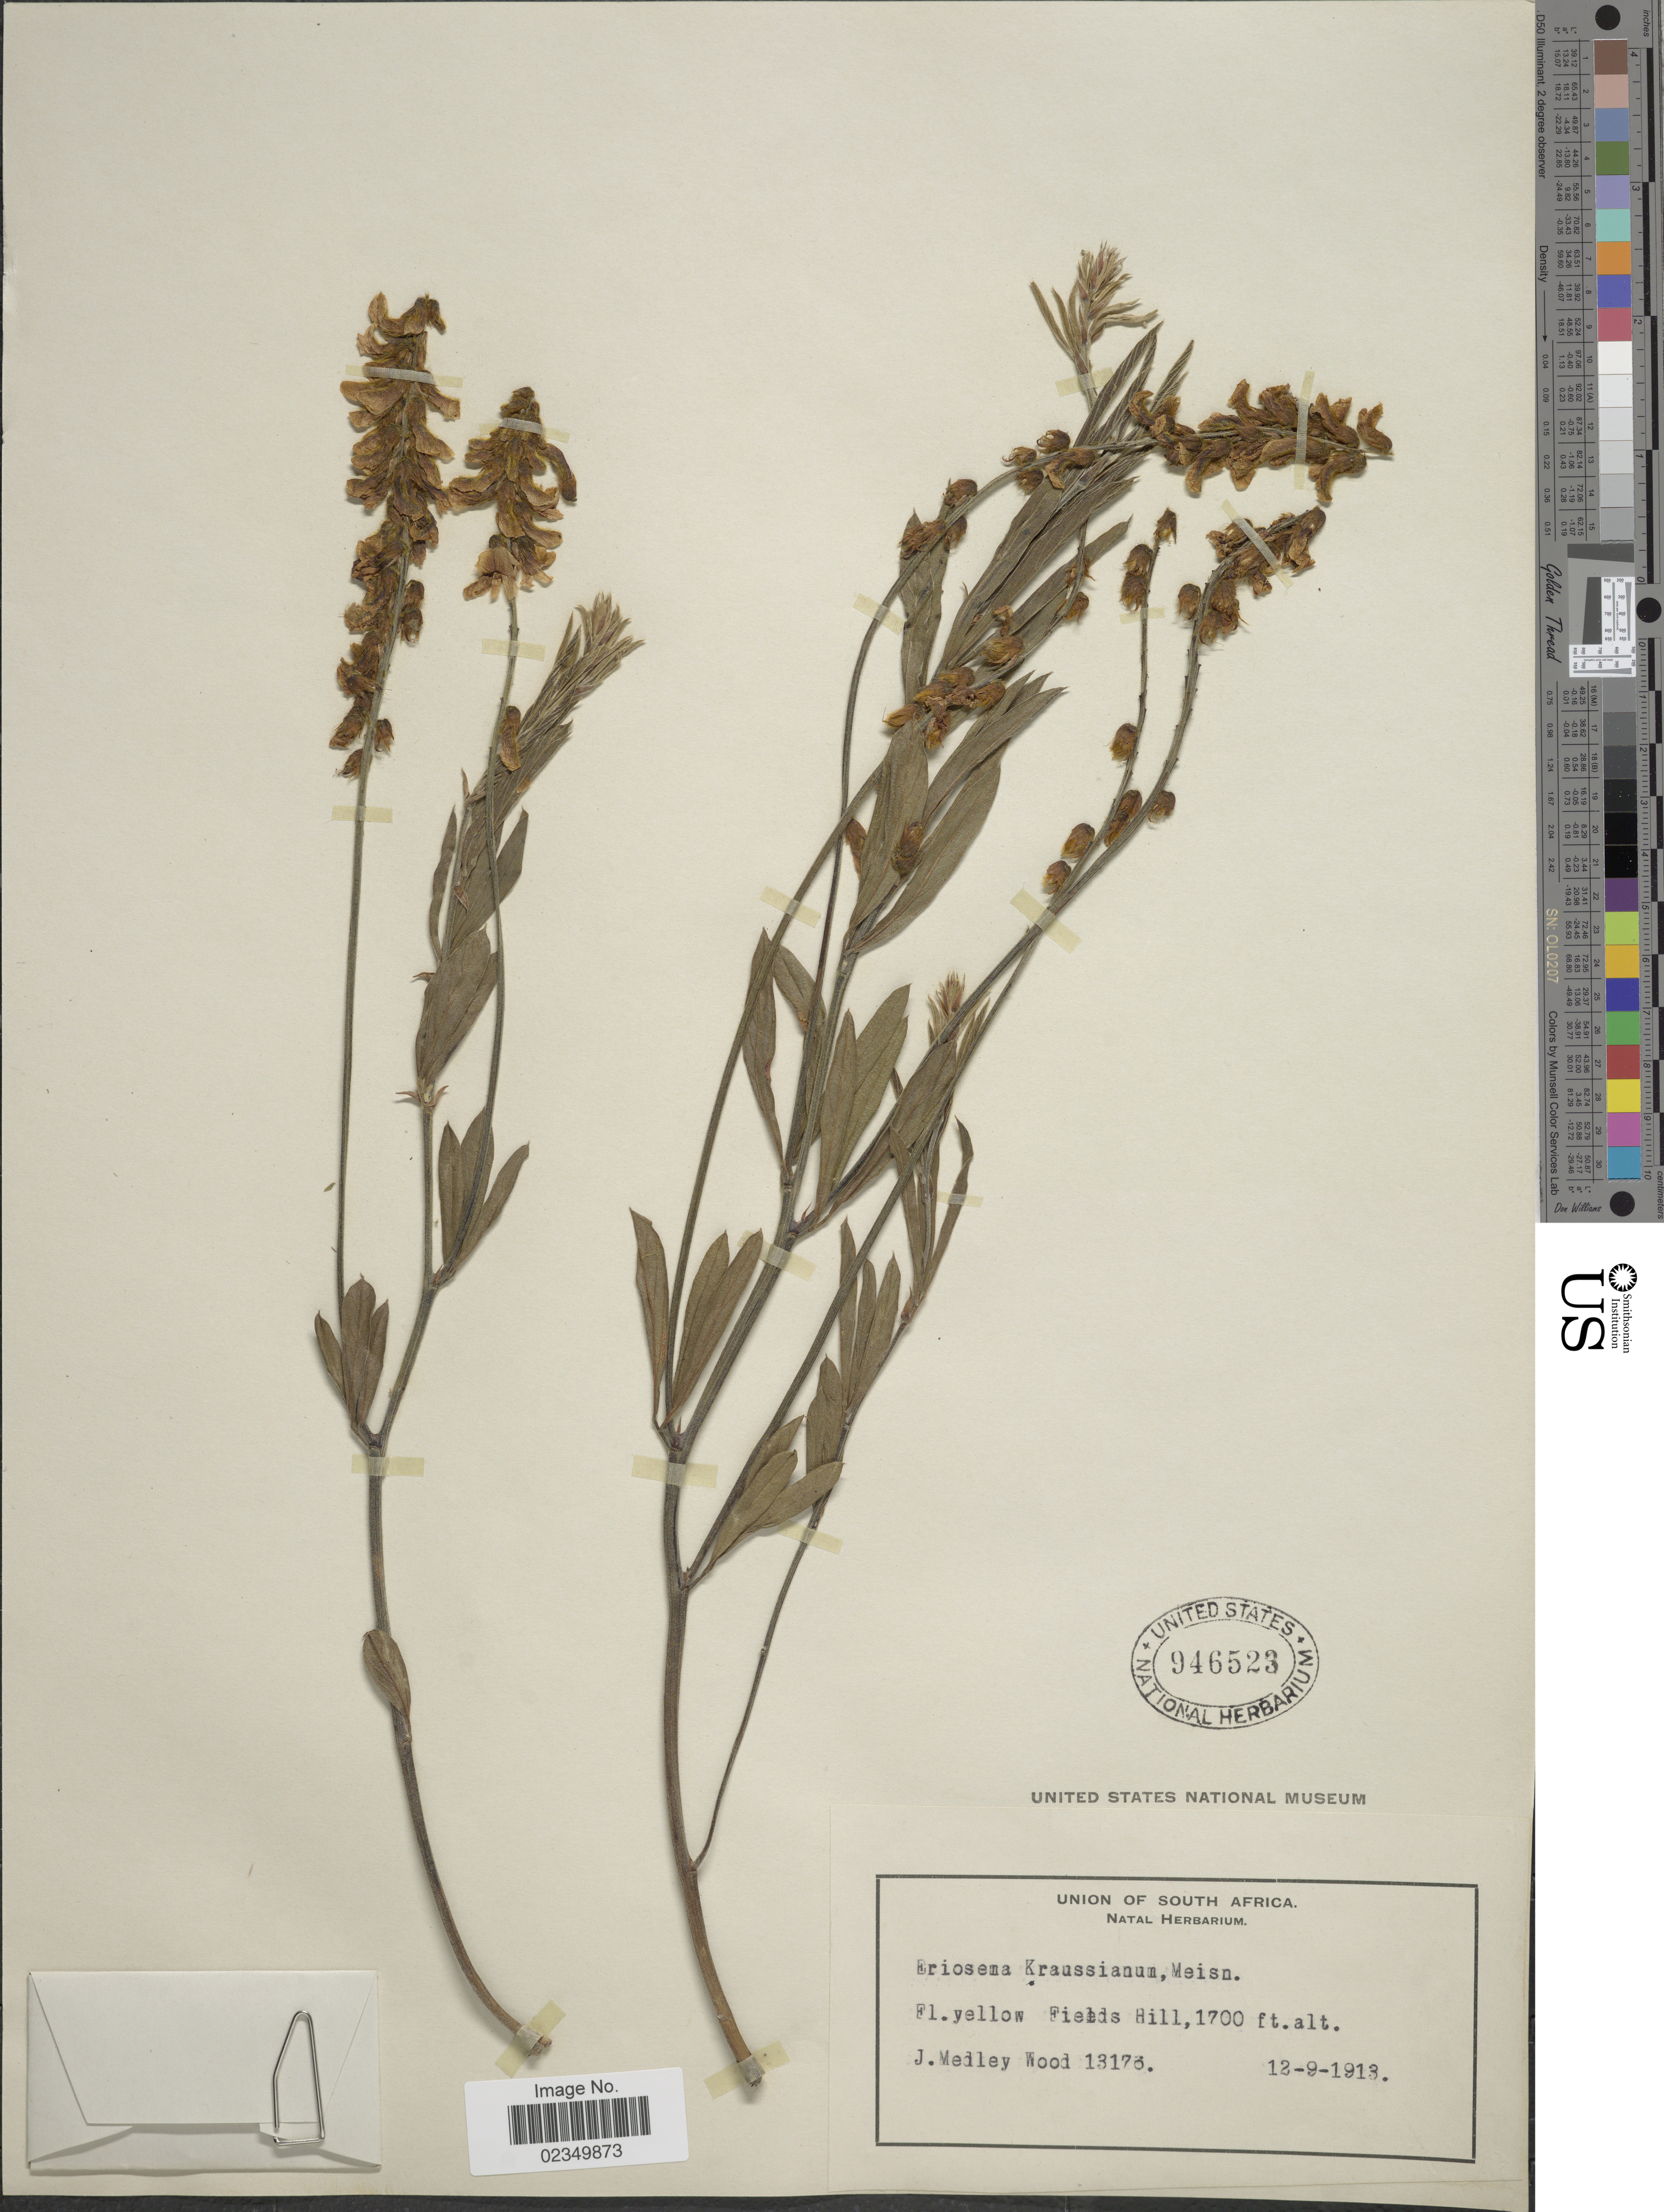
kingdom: Plantae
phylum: Tracheophyta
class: Magnoliopsida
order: Fabales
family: Fabaceae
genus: Eriosema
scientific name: Eriosema kraussianum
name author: Meissner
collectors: J. Medley Wood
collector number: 13176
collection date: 1913-09-12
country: South Africa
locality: Fields Hill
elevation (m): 518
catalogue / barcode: US 946523